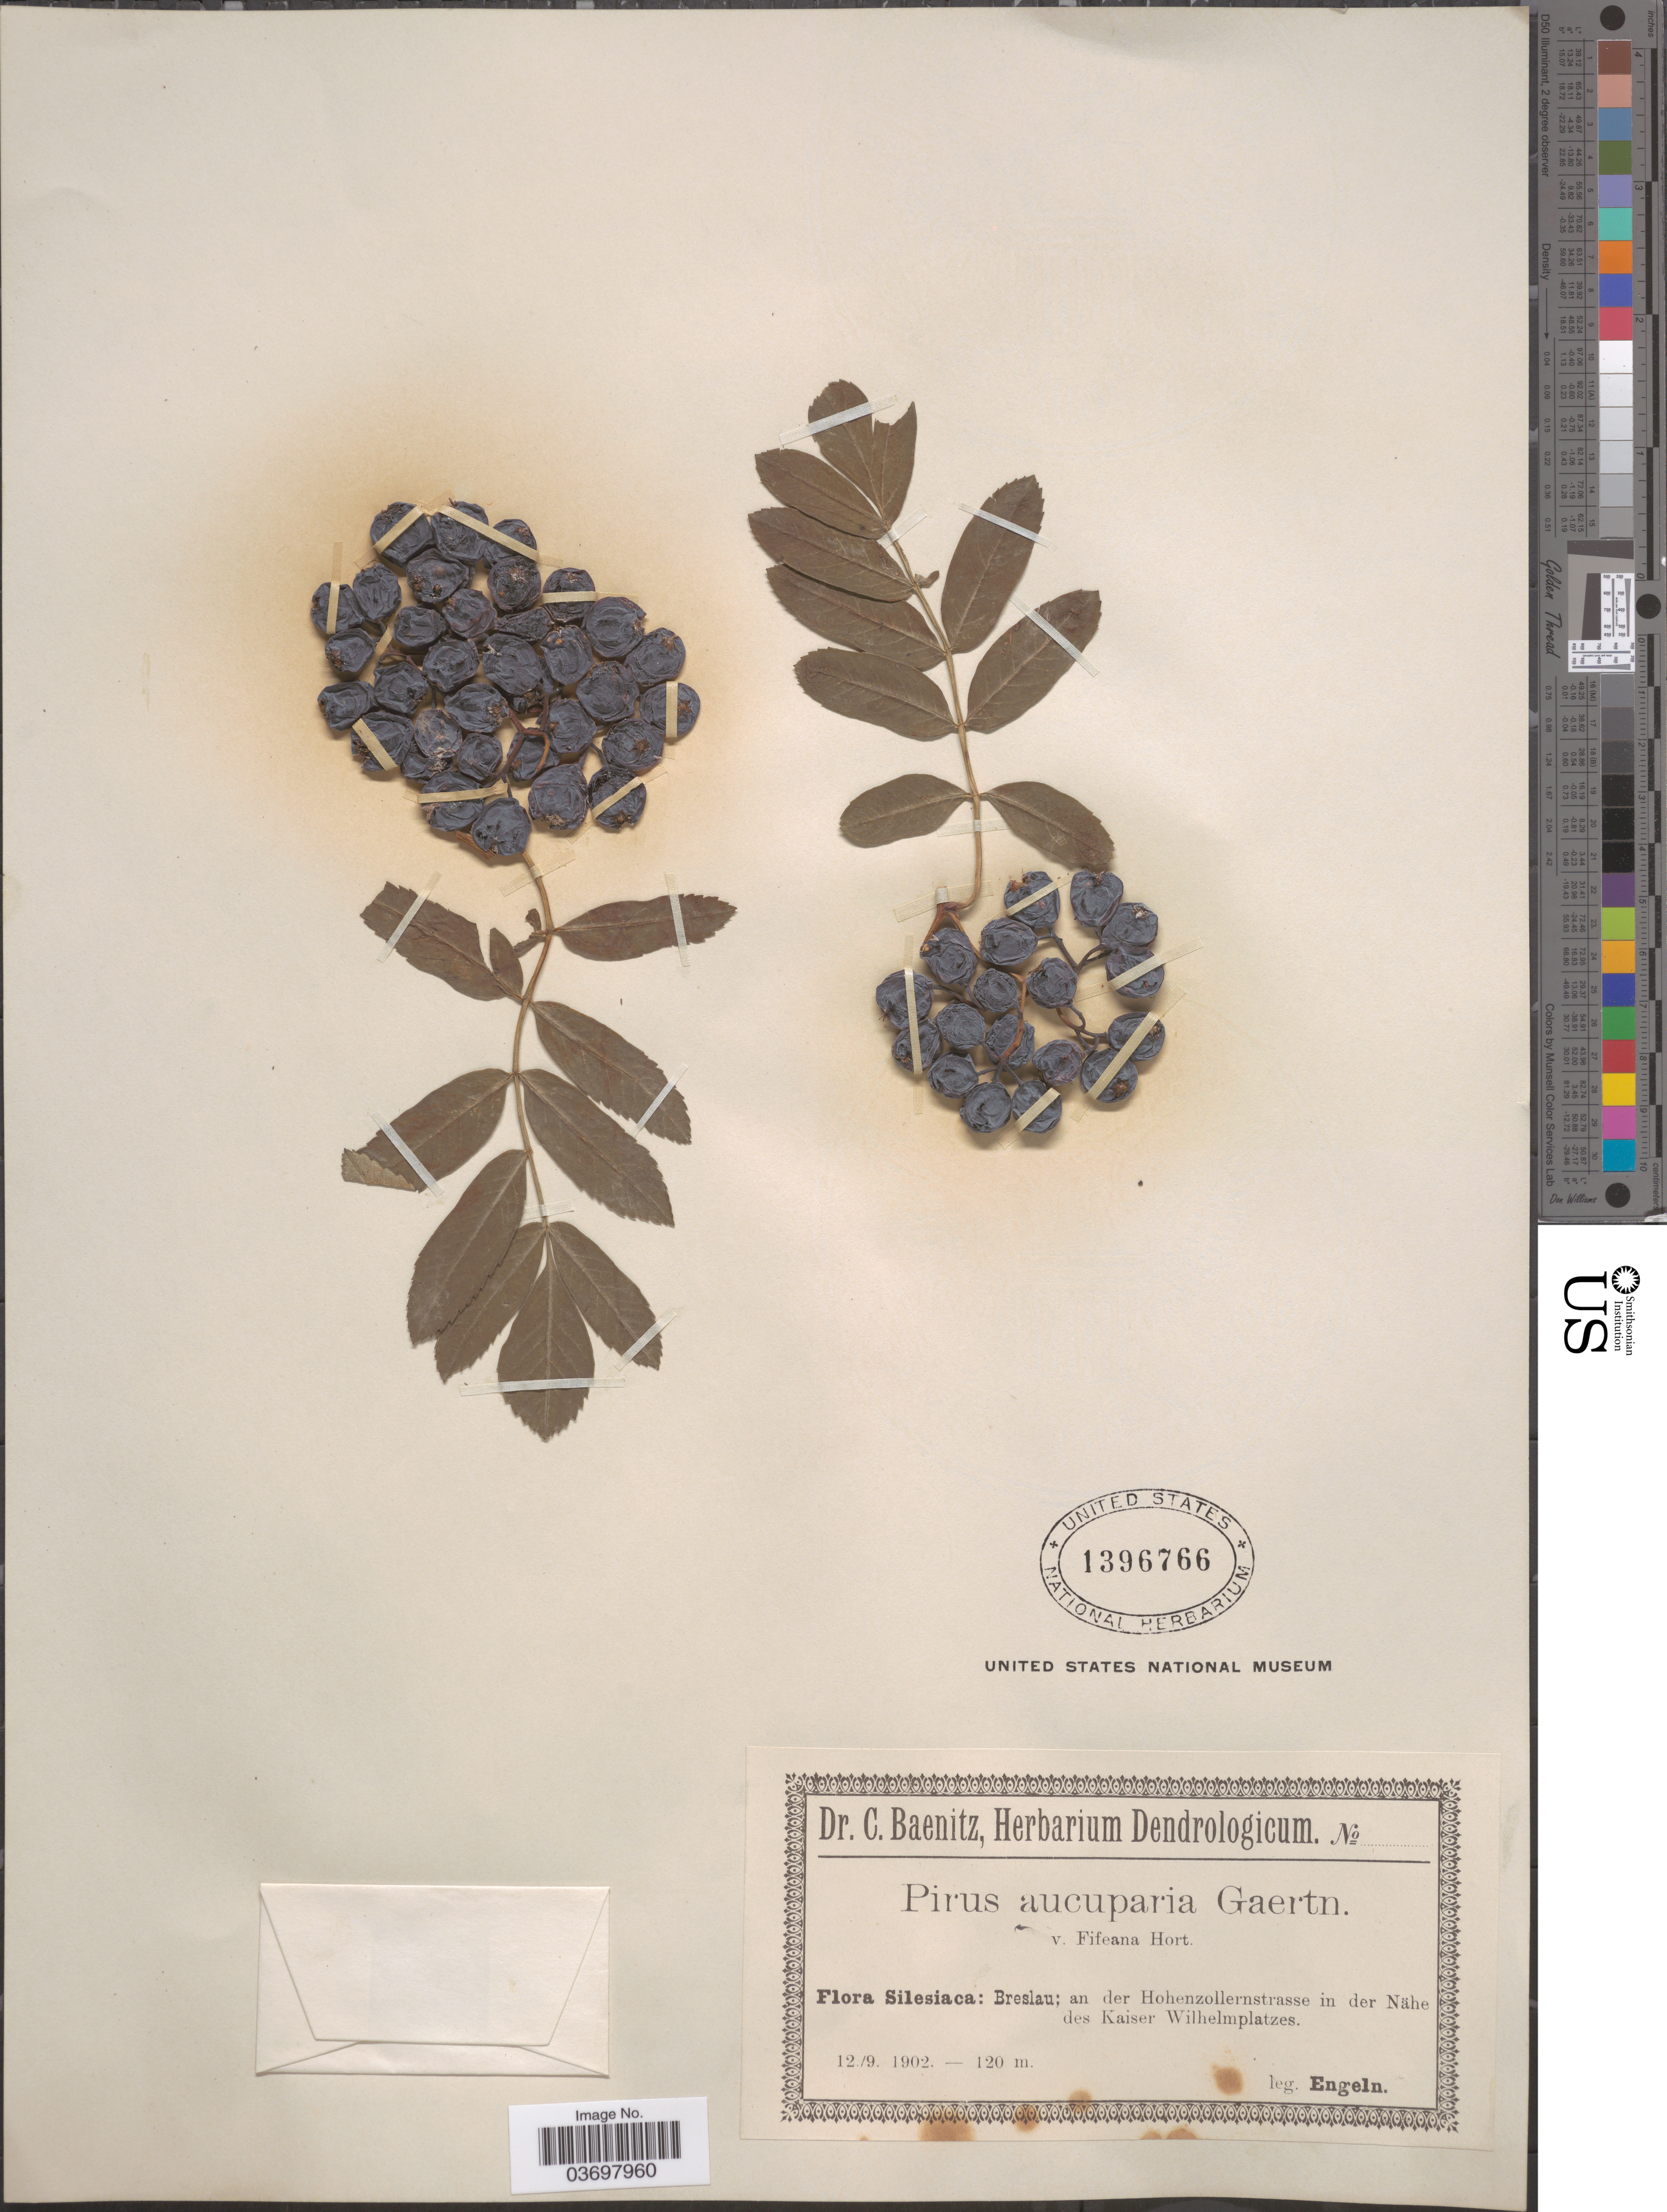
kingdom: Plantae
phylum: Tracheophyta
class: Magnoliopsida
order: Rosales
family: Rosaceae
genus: Sorbus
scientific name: Sorbus aucuparia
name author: L.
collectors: Engeln.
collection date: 1902-09-12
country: Poland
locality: Silesiaca: Breslau; an der Hohenzollernstrasse in der Nähe des Kaiser Wilhelmplatzes.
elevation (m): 120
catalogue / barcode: US 1396766